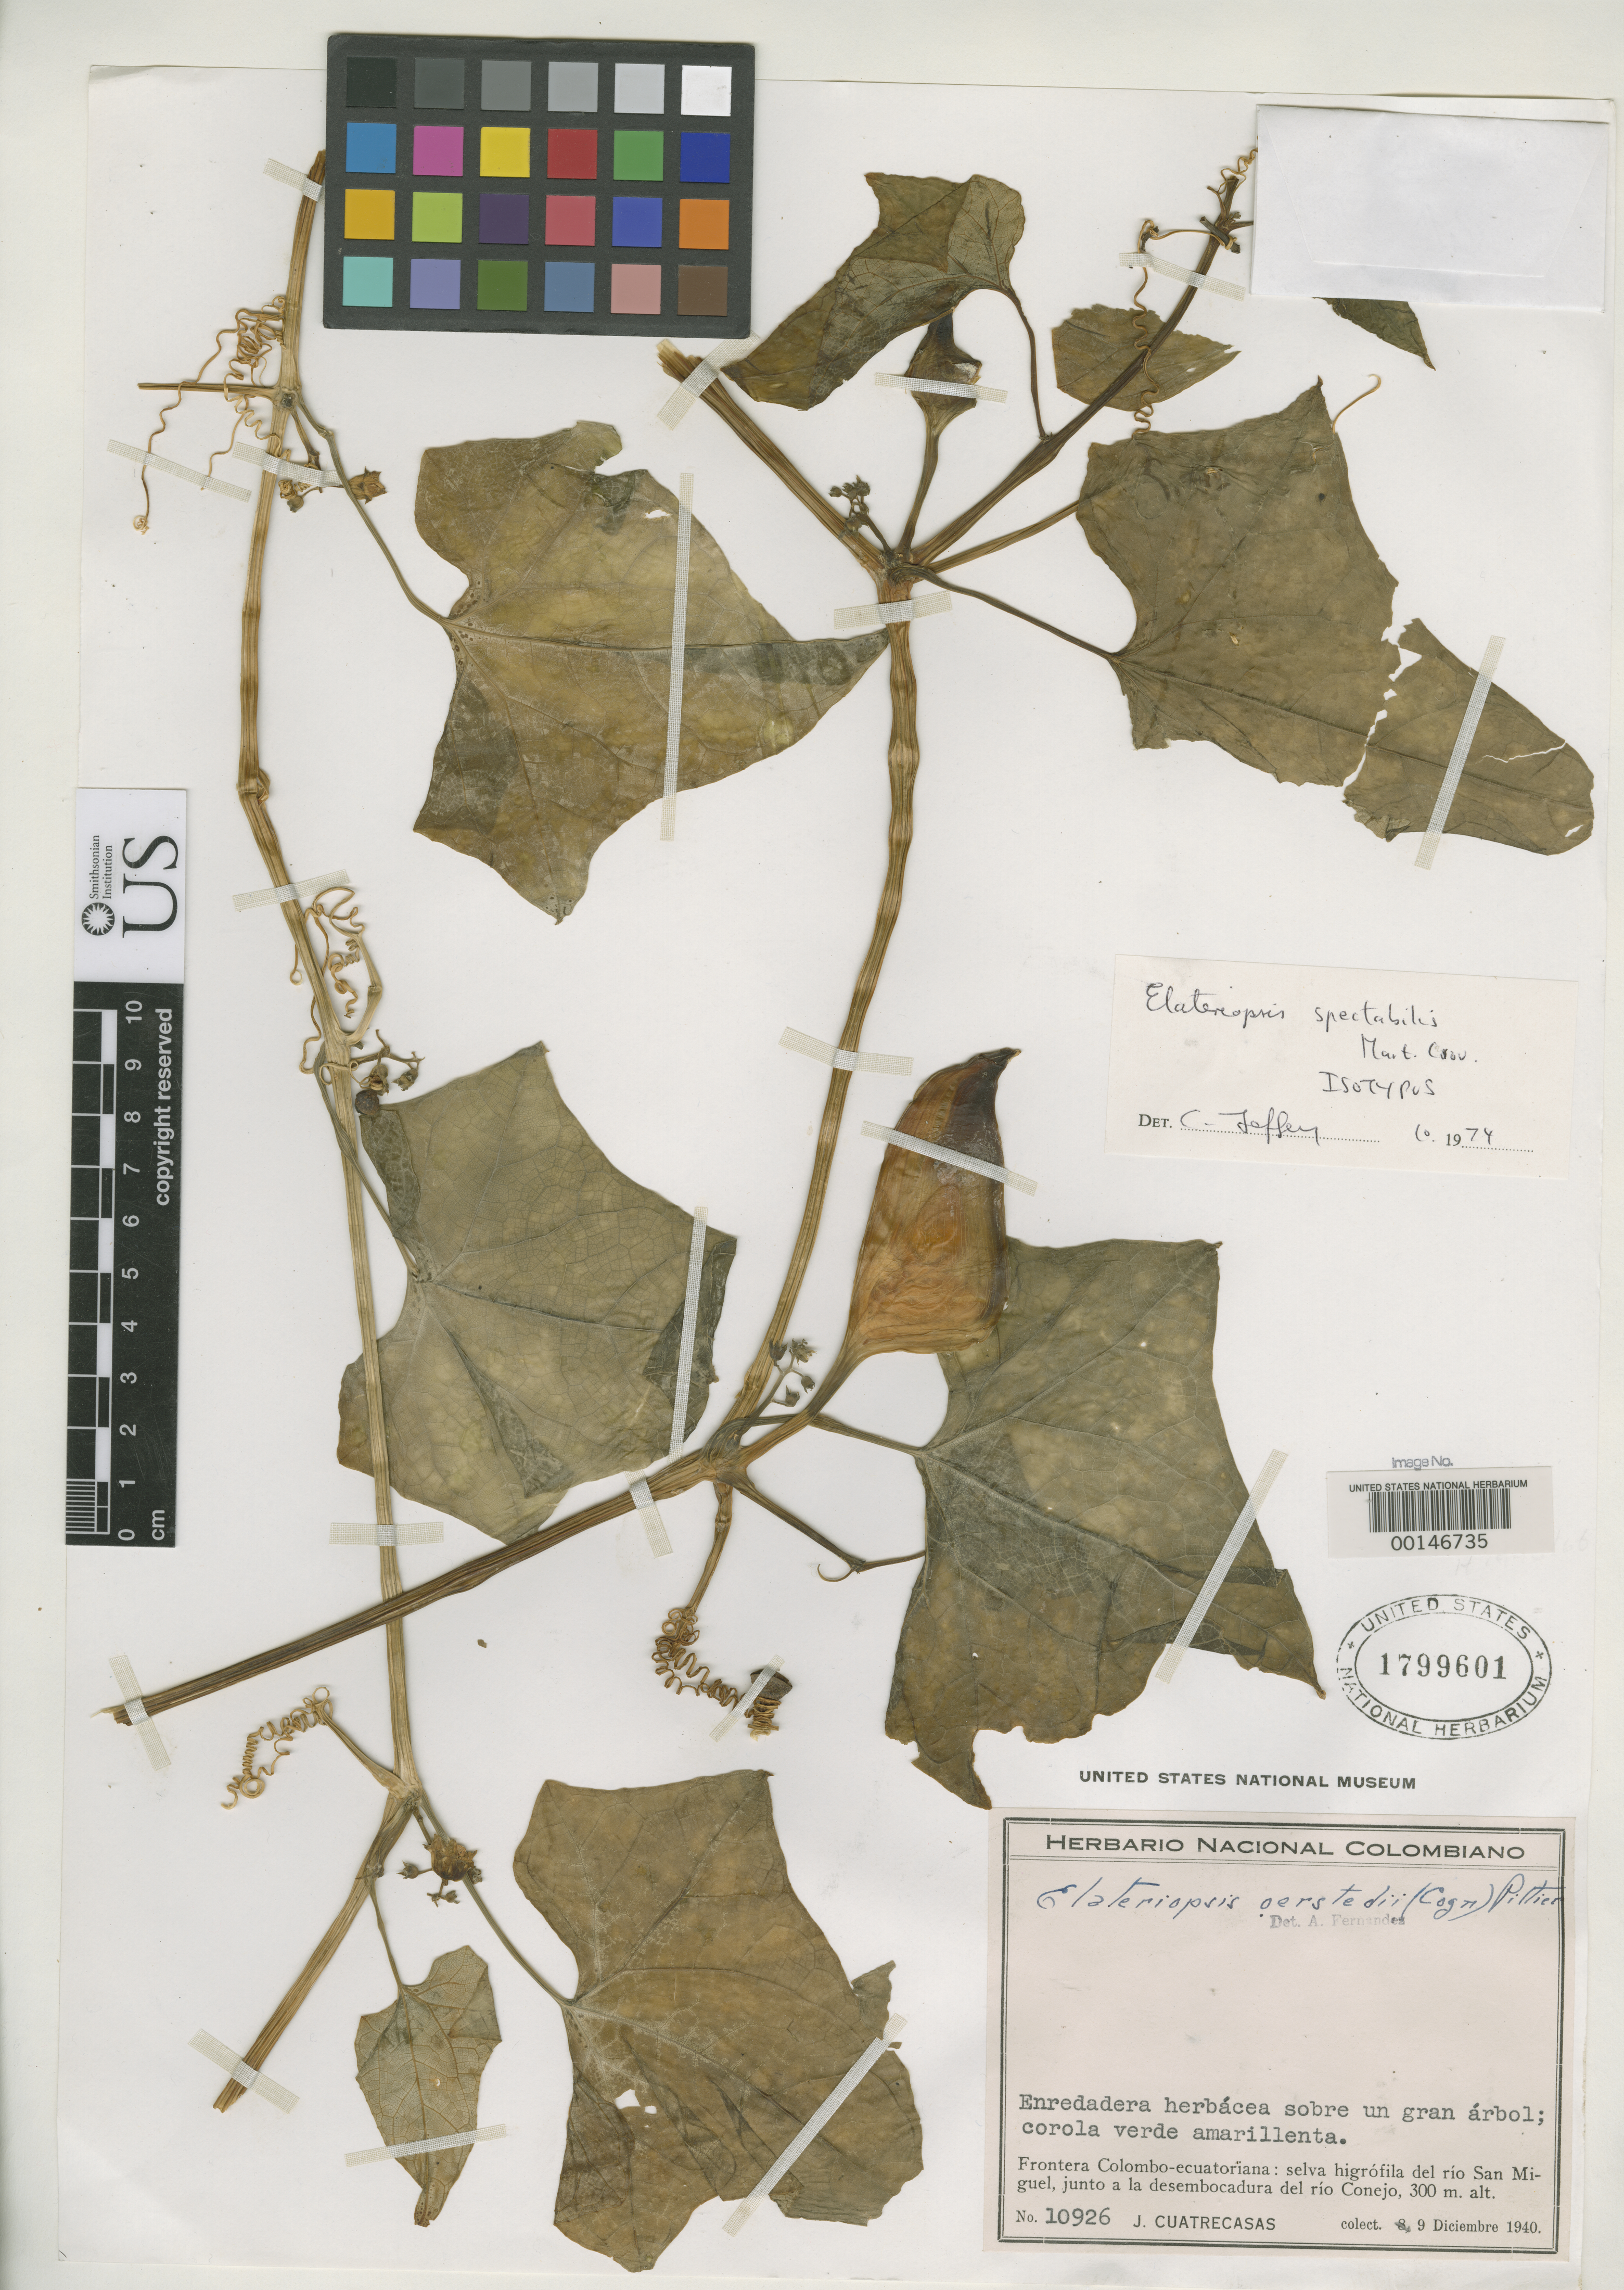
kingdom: Plantae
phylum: Tracheophyta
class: Magnoliopsida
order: Cucurbitales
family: Cucurbitaceae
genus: Elateriopsis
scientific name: Elateriopsis spectabilis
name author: Mart. Crov.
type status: Isotype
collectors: J. Cuatrecasas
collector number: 10926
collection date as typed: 09 Dec 1940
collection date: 1940-12-09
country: Colombia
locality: Rio Sal Miguel.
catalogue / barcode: US 1799601